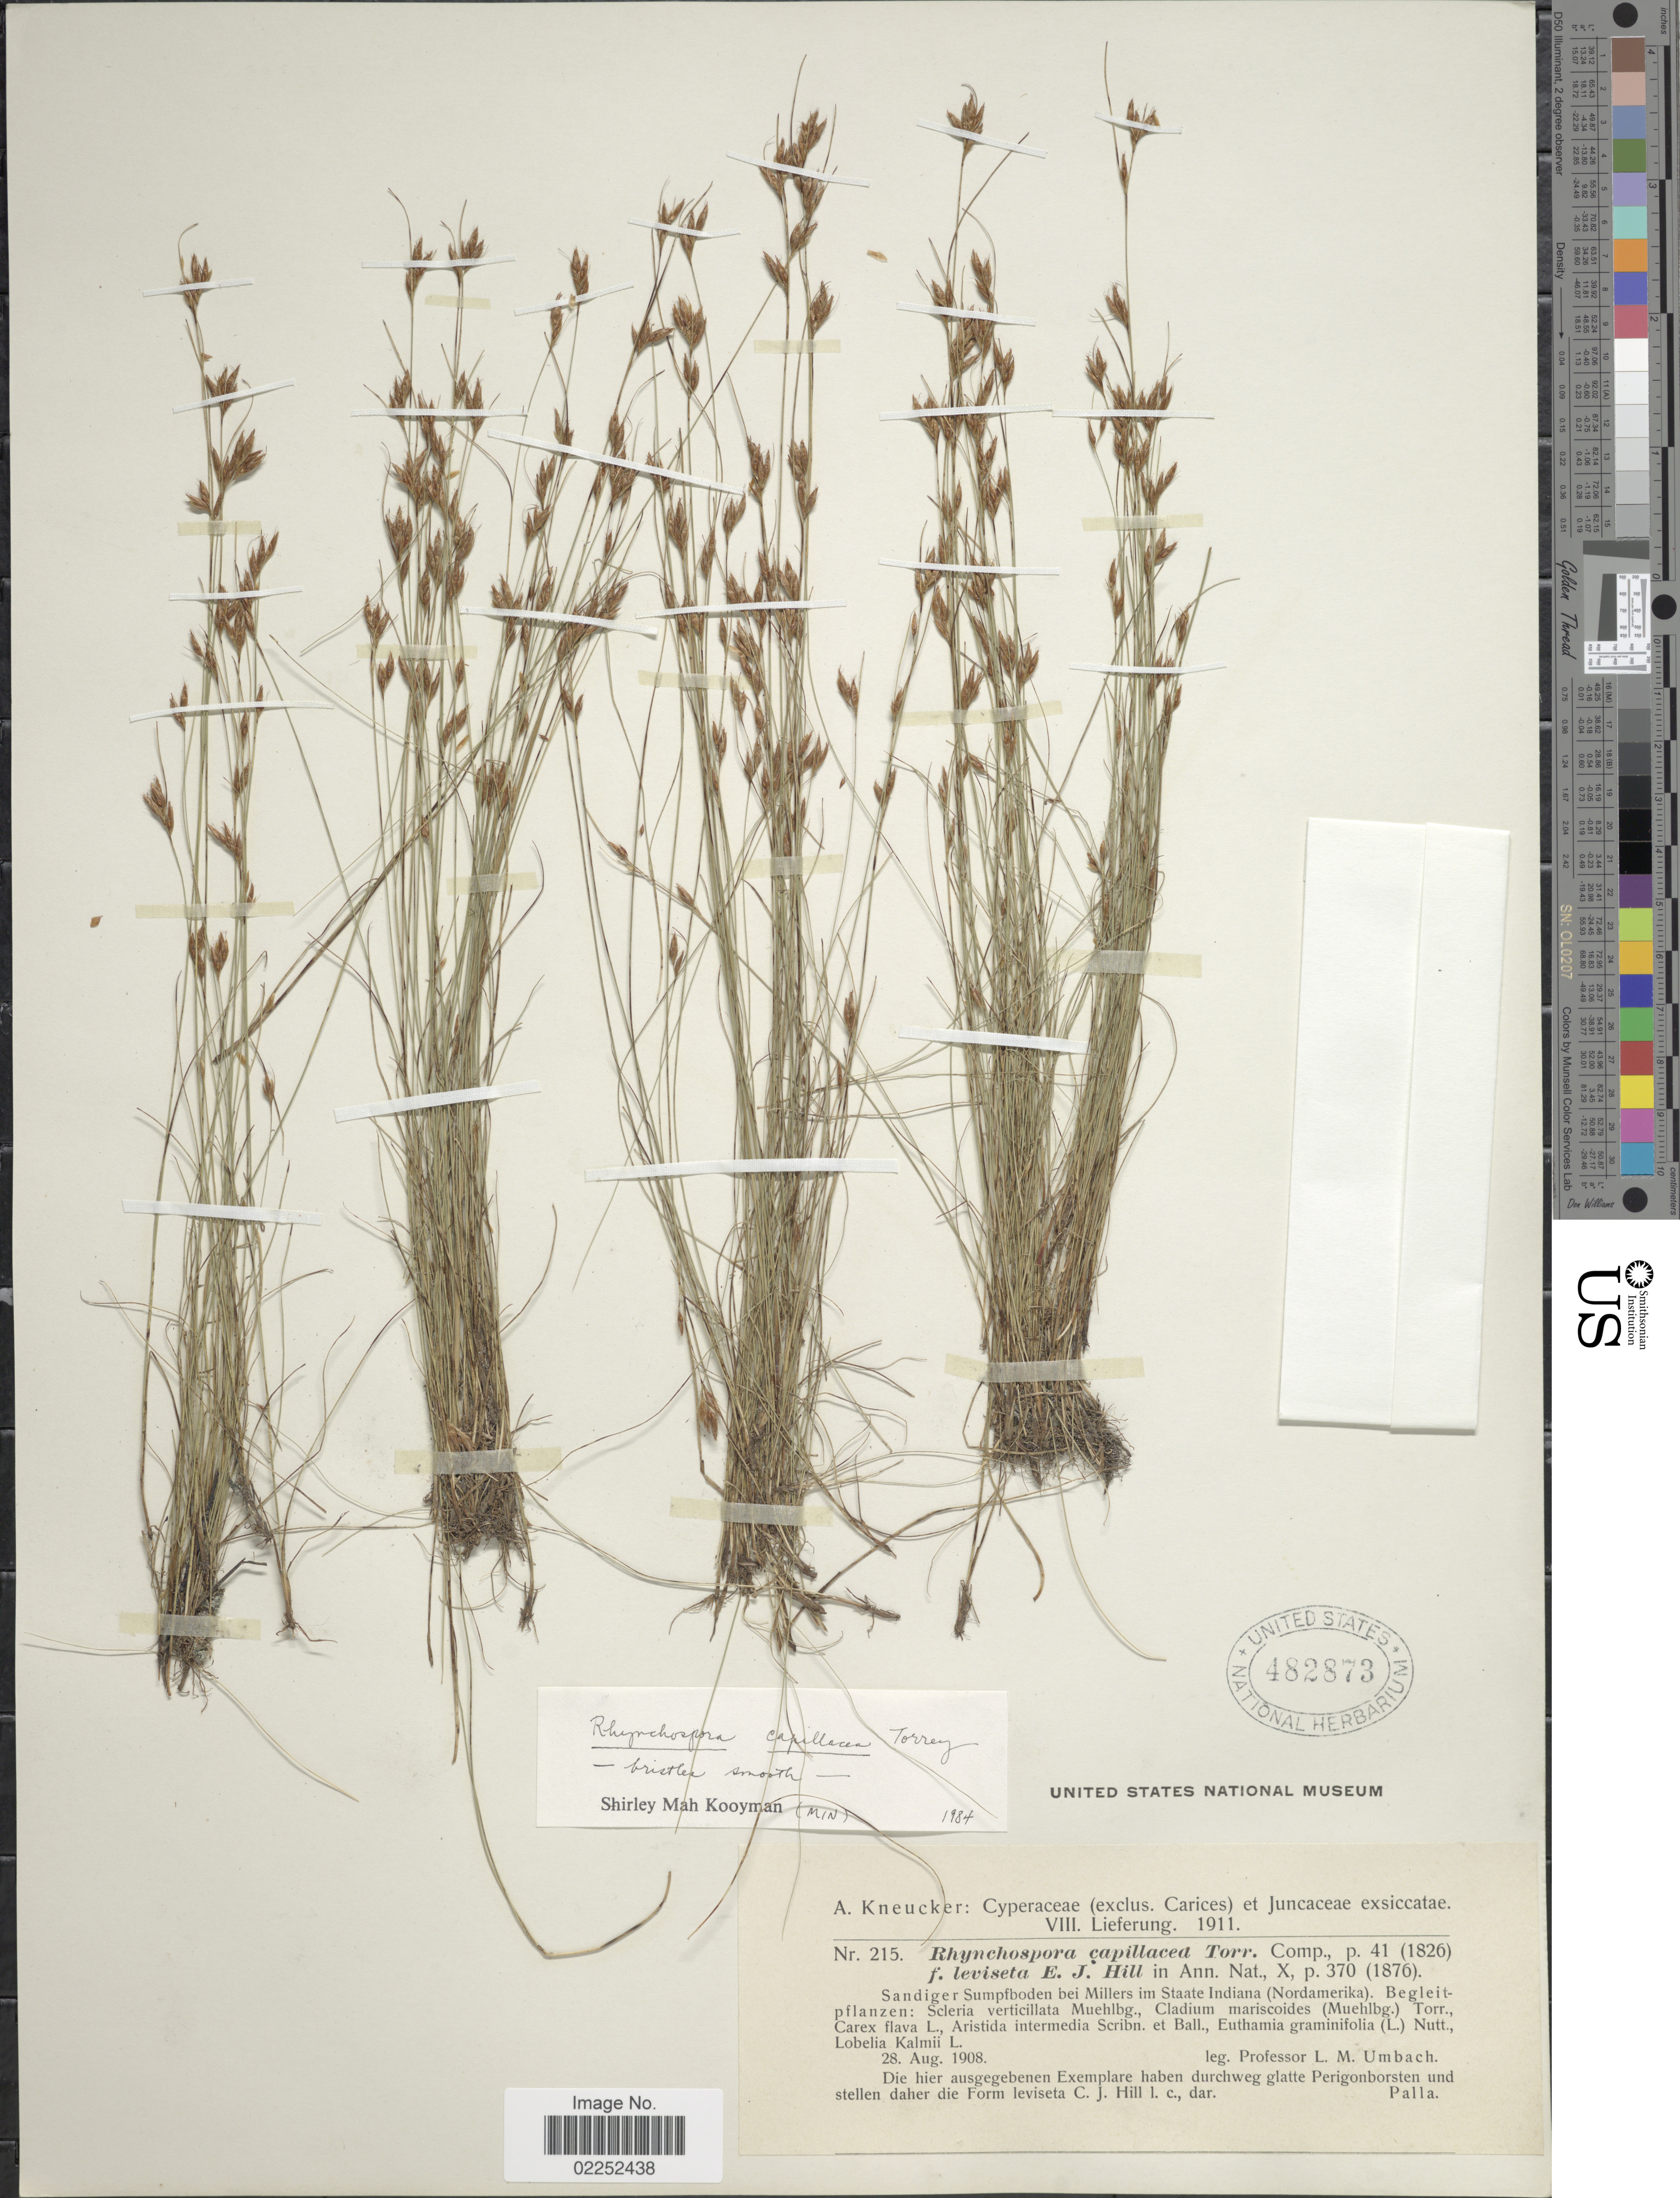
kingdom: Plantae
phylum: Tracheophyta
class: Liliopsida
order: Poales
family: Cyperaceae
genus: Rhynchospora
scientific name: Rhynchospora capillacea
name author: Torr.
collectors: L. M. Umbach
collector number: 215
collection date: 1908-08-28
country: United States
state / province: Indiana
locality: Sandiger Sumpfboden bei Millers im Staate Indiana (Nordamerika)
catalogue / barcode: US 482873